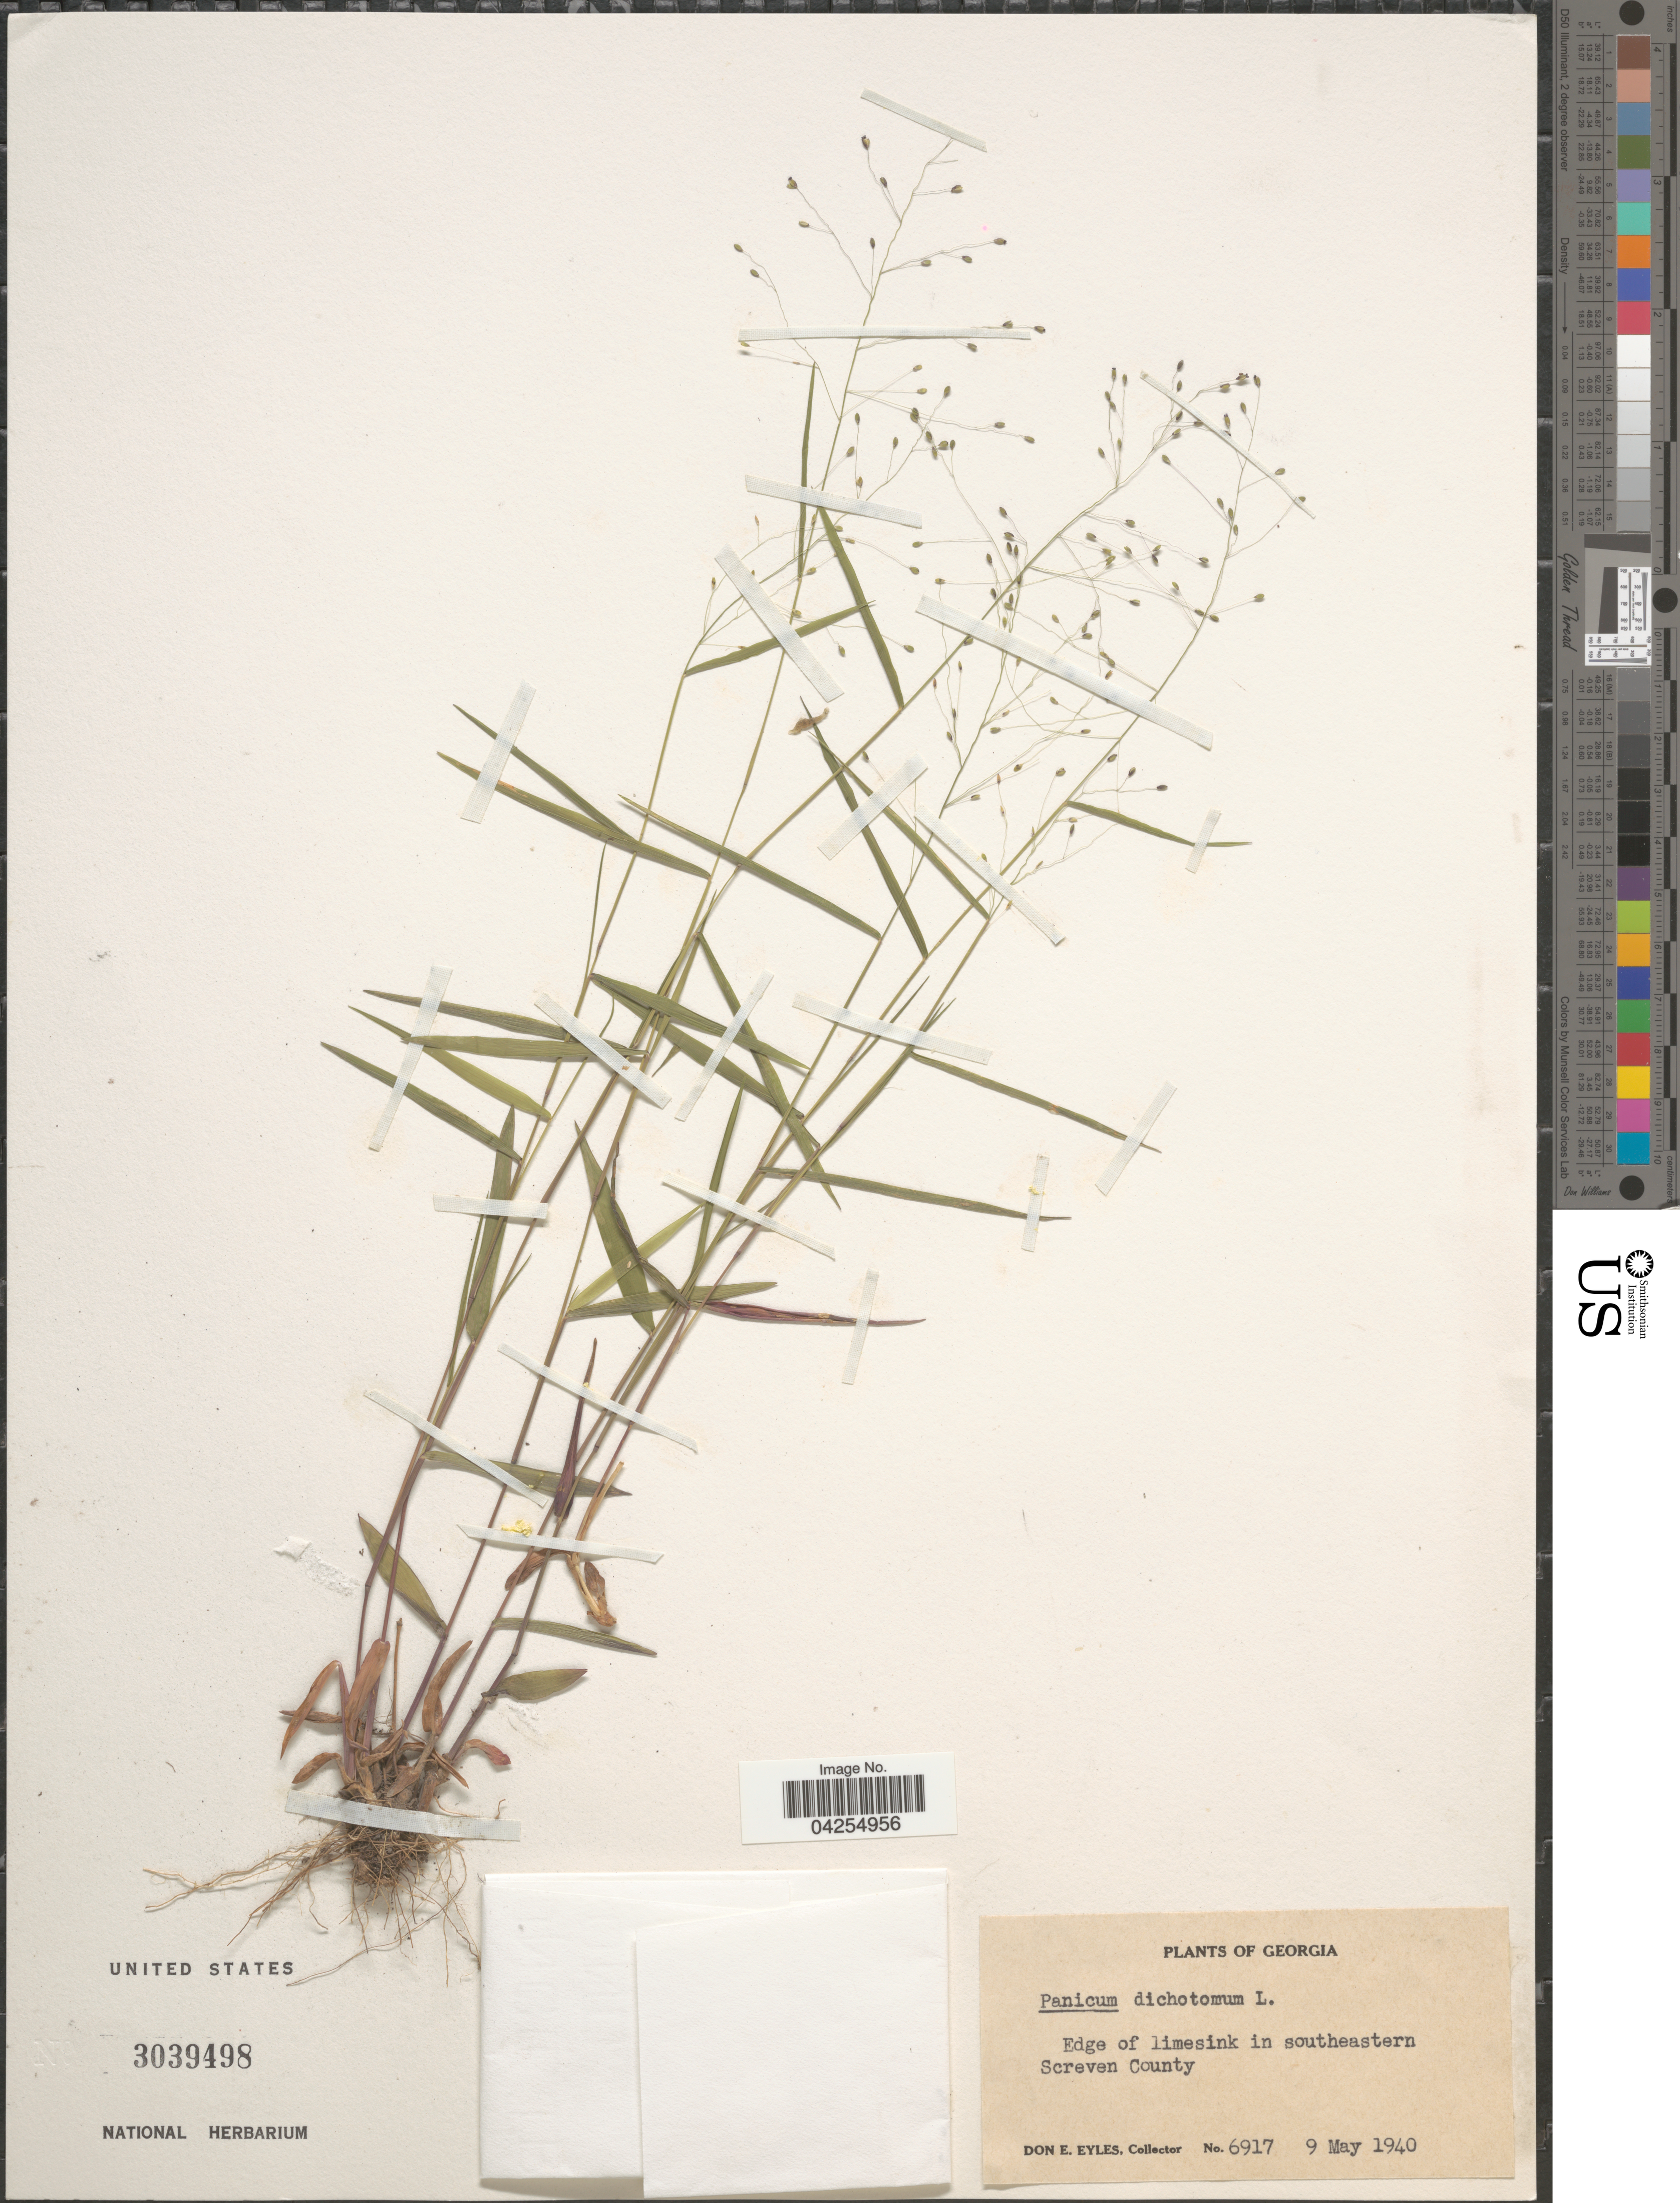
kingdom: Plantae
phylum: Tracheophyta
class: Liliopsida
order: Poales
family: Poaceae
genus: Dichanthelium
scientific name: Dichanthelium dichotomum var. dichotomum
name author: (L.) Gould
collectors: D. Eyles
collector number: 6917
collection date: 1940-05-09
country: United States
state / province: Georgia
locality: Edge of limesink in southeastern Screven County.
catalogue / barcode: US 3039498